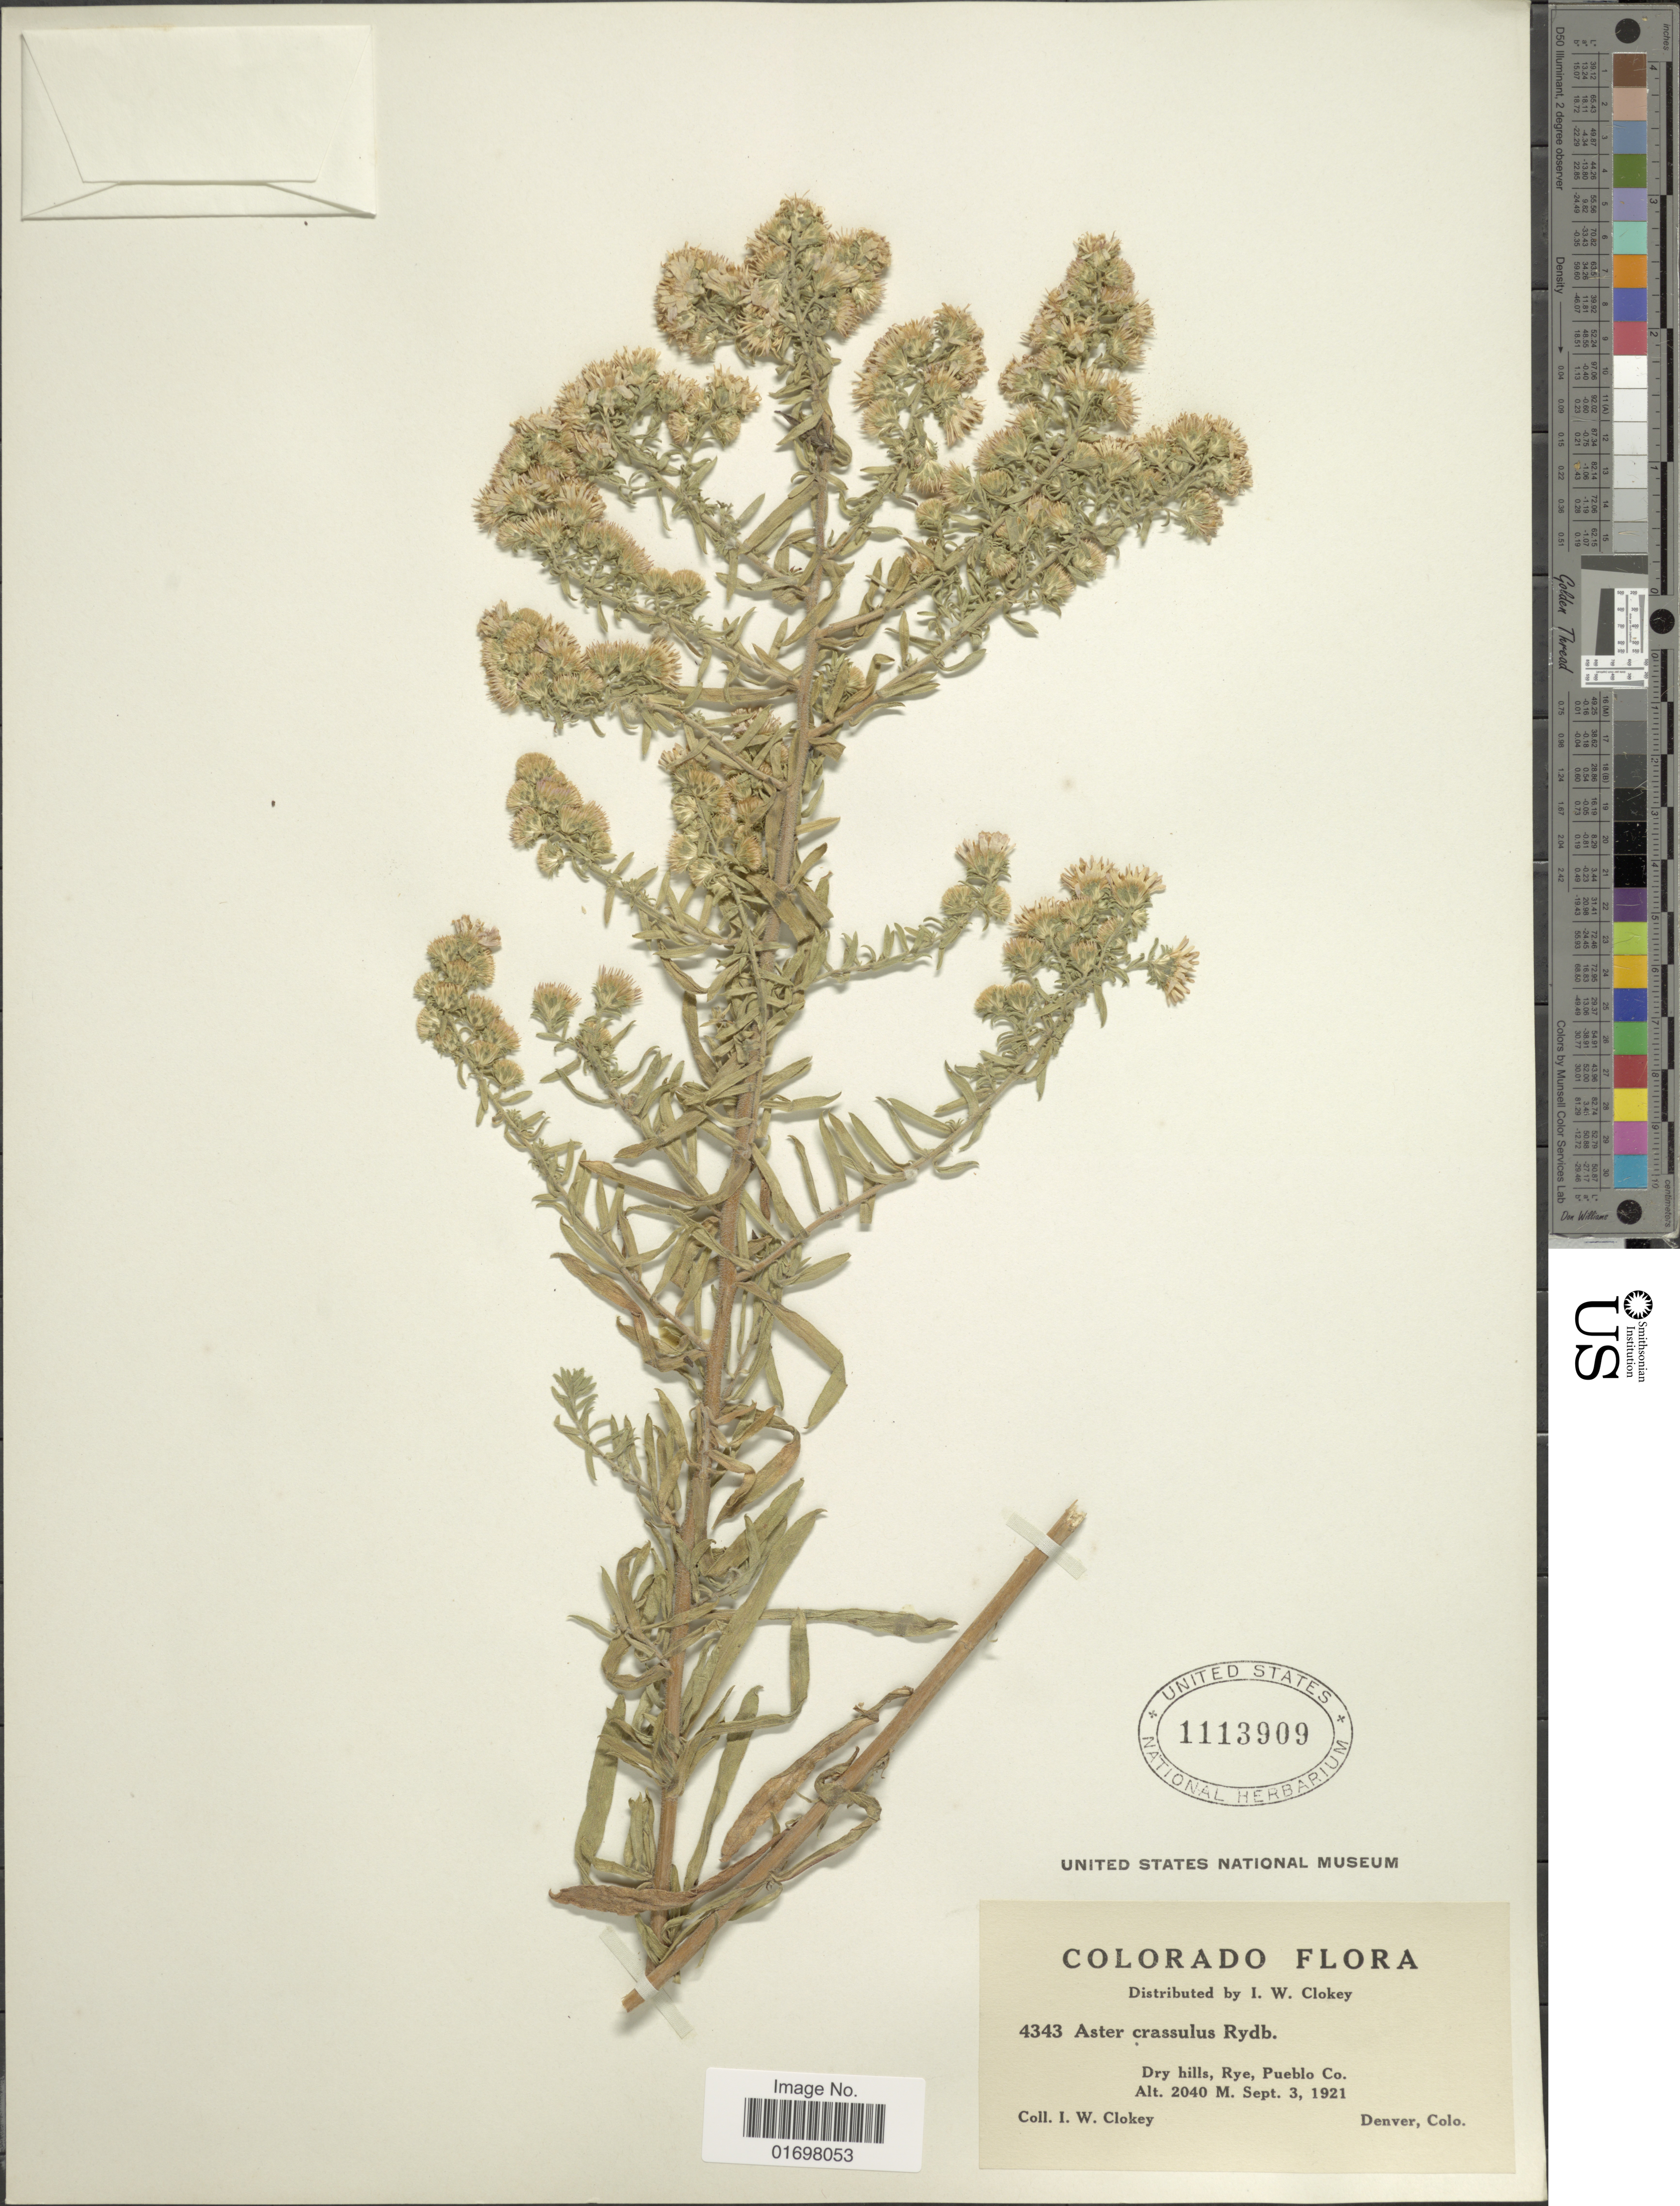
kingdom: Plantae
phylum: Tracheophyta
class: Magnoliopsida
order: Asterales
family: Asteraceae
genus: Symphyotrichum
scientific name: Symphyotrichum falcatum var. commutatum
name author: (Torr. & A. Gray) G.L. Nesom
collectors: I. W. Clokey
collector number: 4343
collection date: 1921-09-03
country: United States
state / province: Colorado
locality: Rye, Puebo Co.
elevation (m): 2040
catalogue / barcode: US 1113909